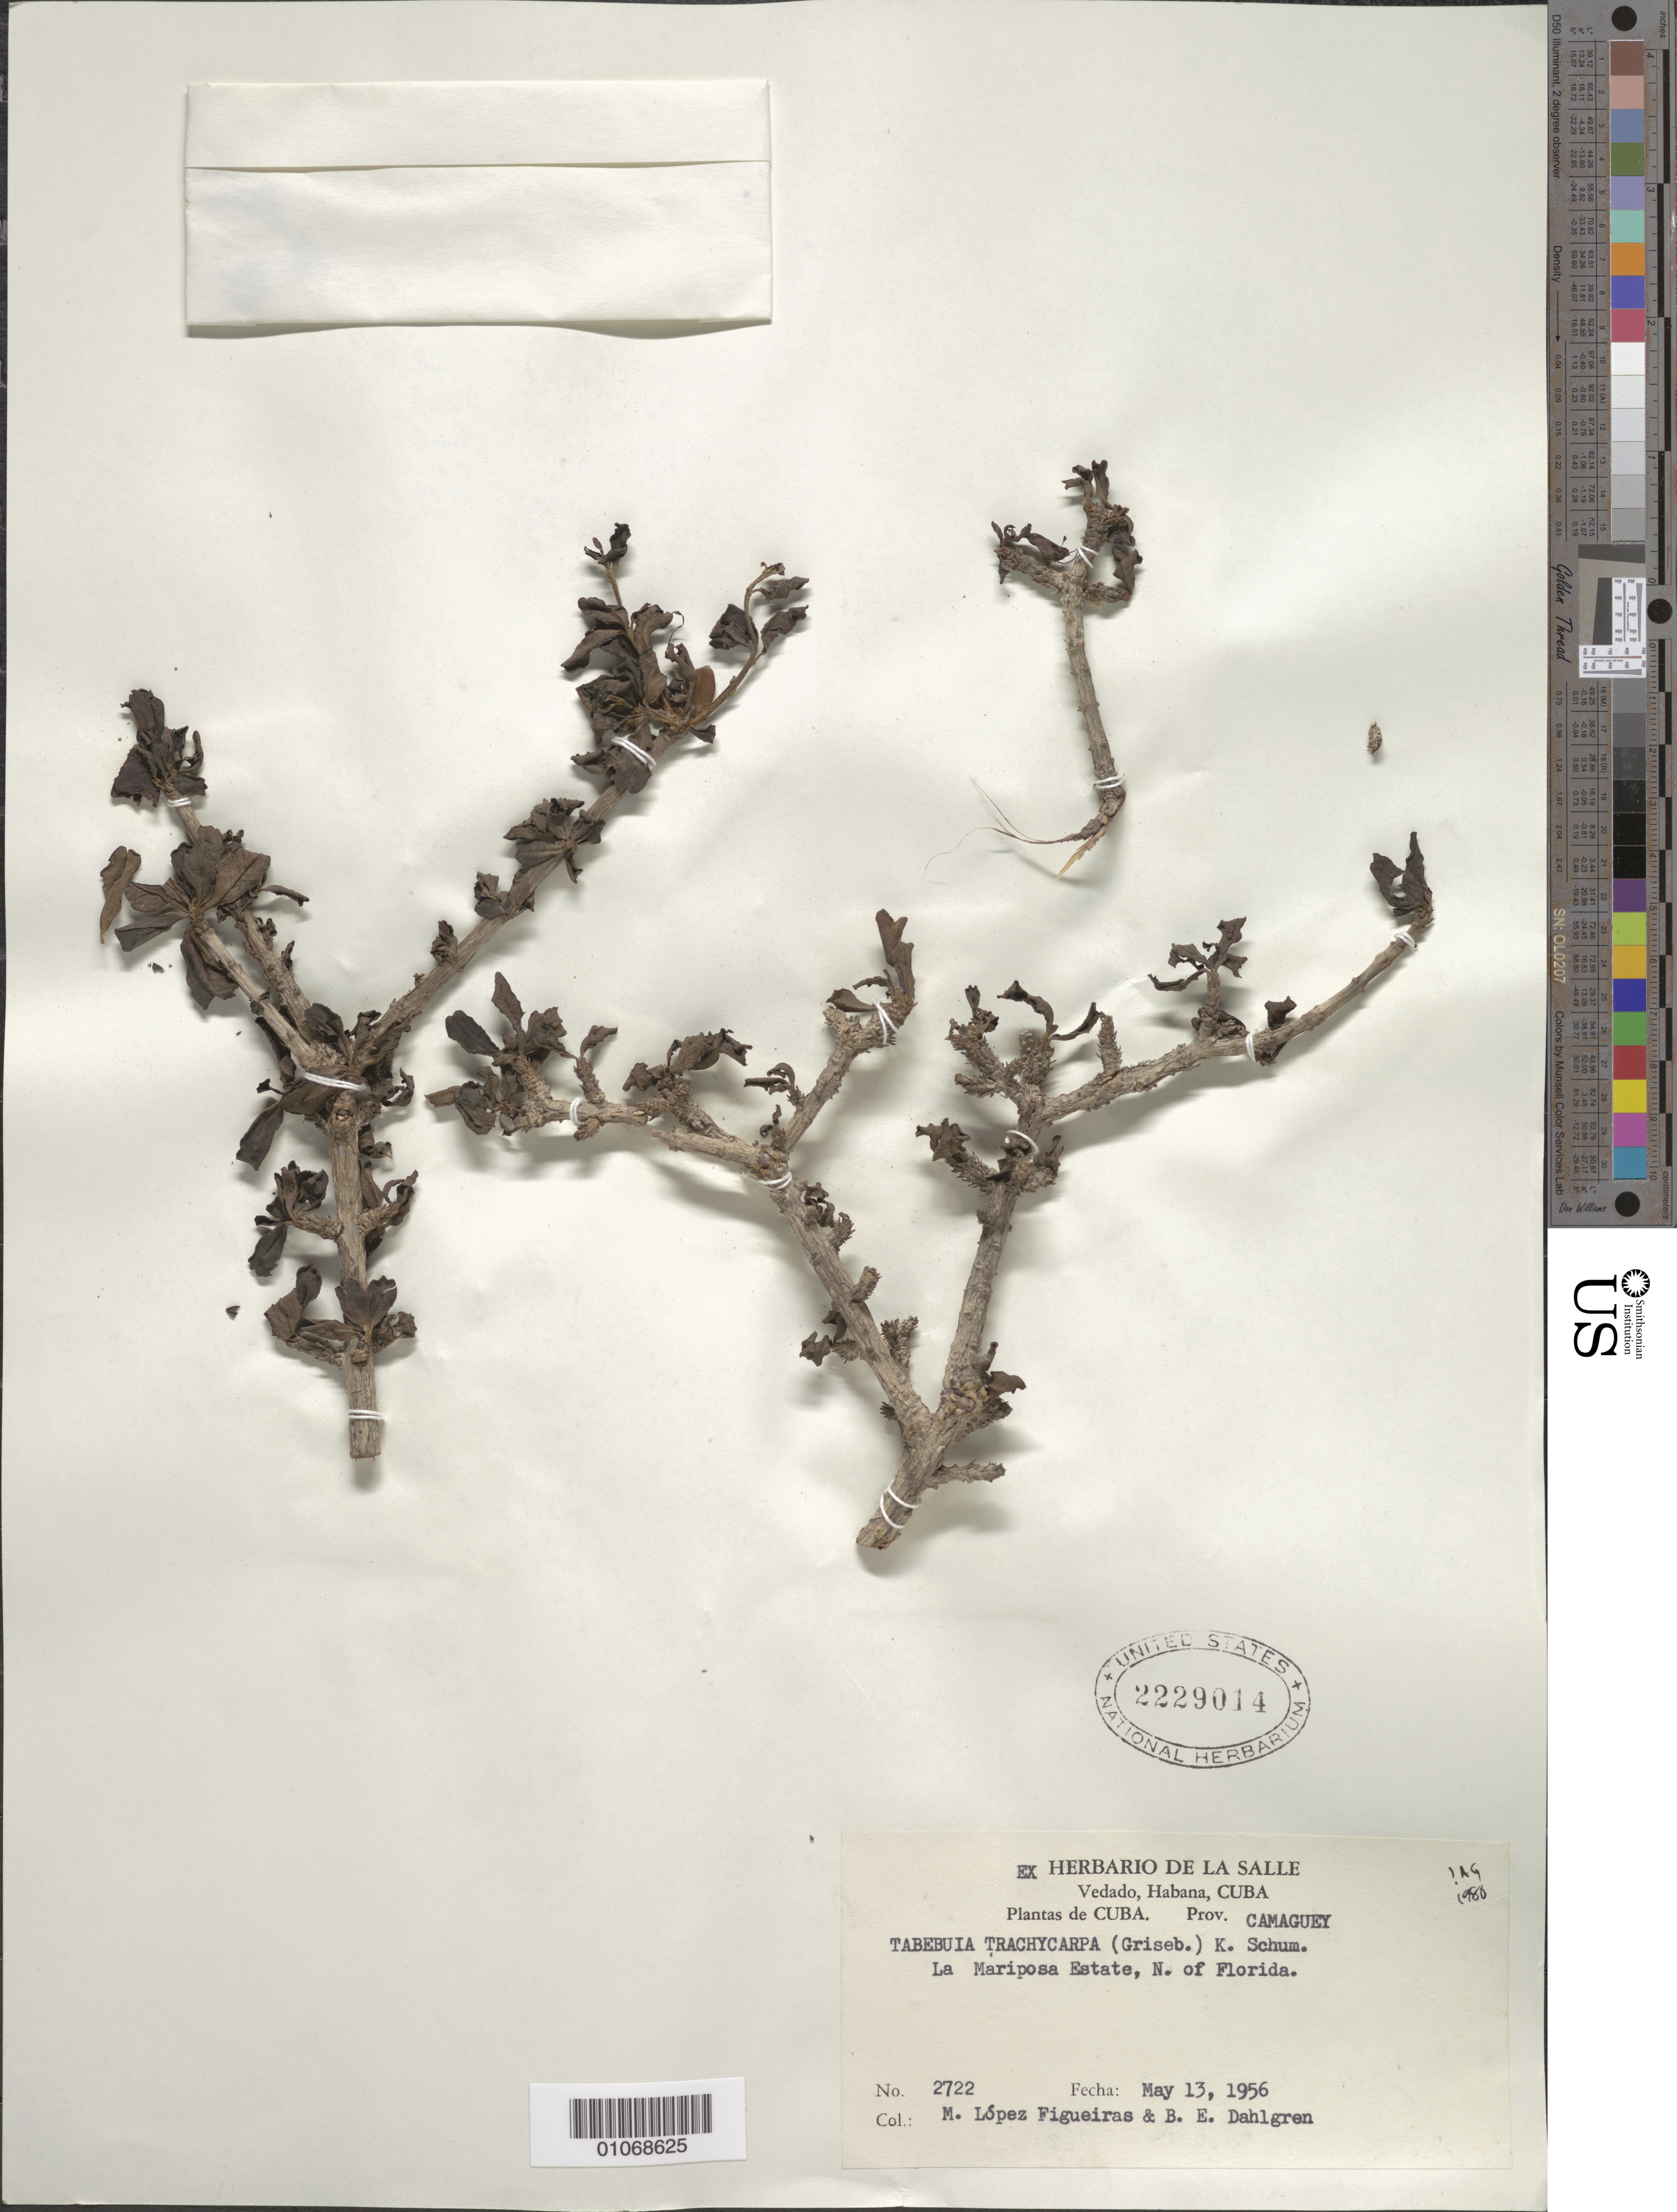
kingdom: Plantae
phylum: Tracheophyta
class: Magnoliopsida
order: Lamiales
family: Bignoniaceae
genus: Tabebuia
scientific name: Tabebuia trachycarpa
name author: (Griseb.) K. Schum.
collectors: M. López Figueiras & B. E. Dahlgren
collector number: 2722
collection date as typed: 13 May 1956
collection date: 1956-05-13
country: Cuba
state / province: Camagüey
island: Cuba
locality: La Mariposa Estate, north of Florida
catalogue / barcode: US 2229014